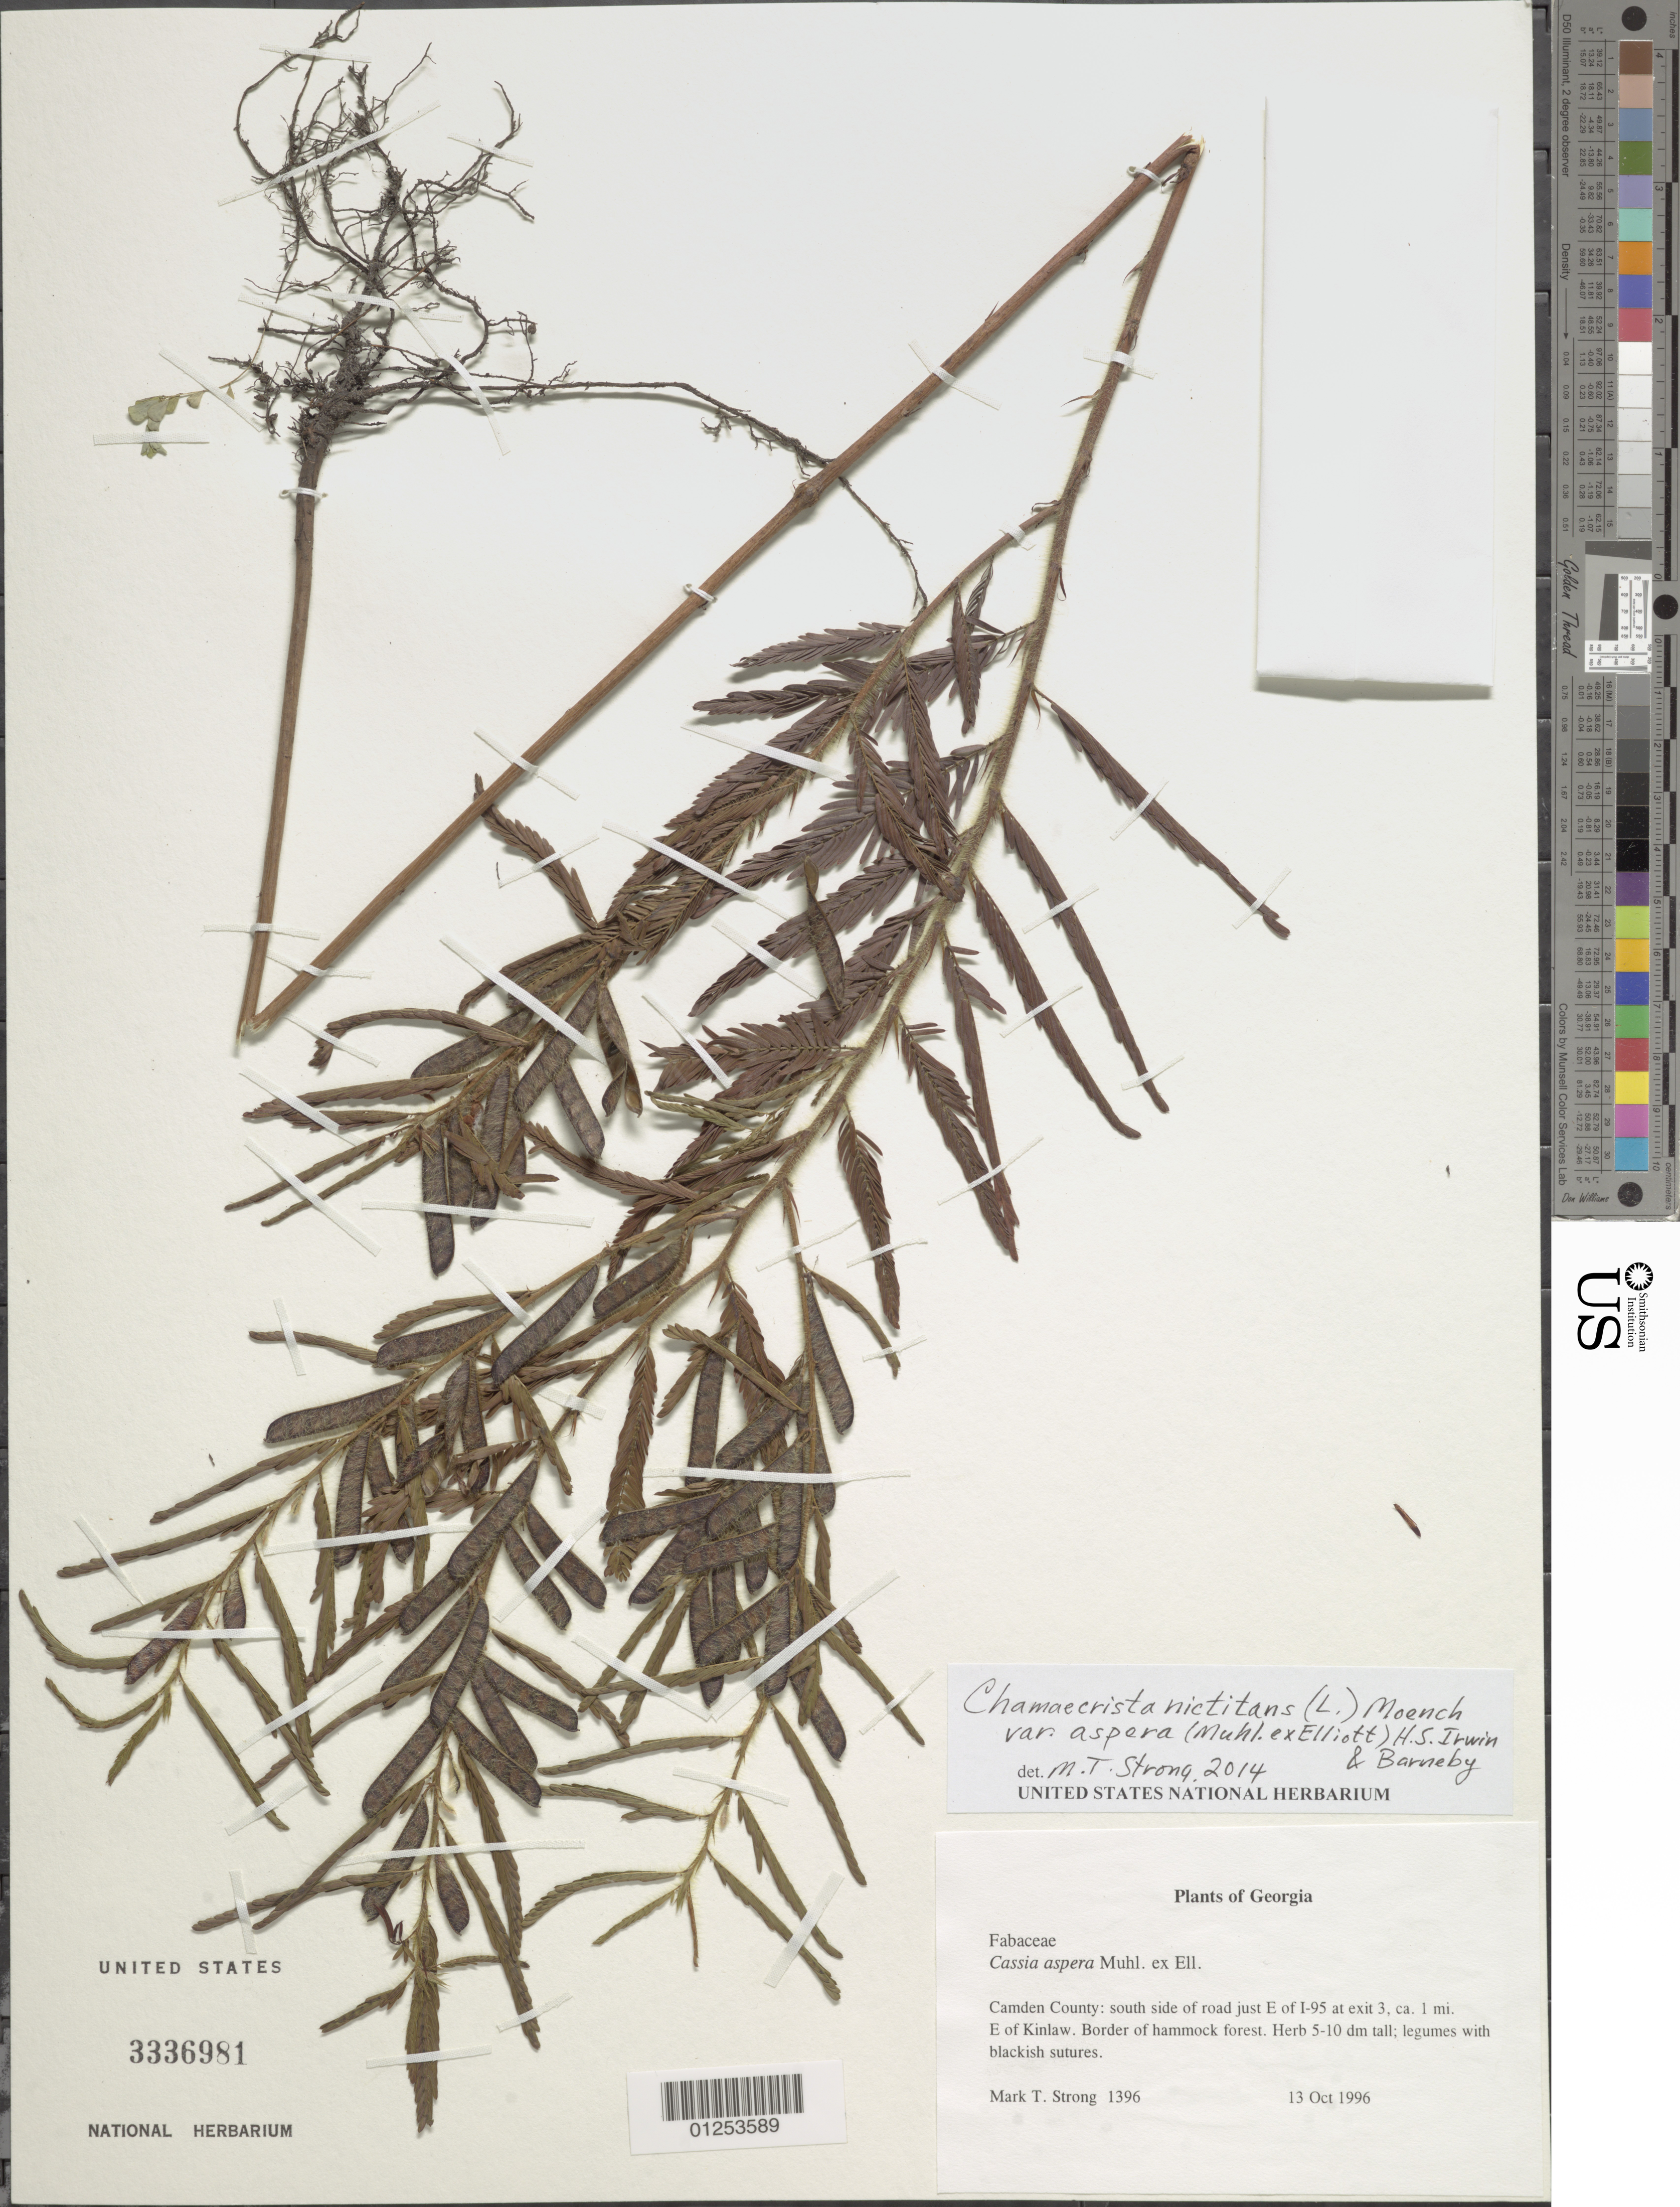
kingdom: Plantae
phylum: Tracheophyta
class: Magnoliopsida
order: Fabales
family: Fabaceae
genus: Chamaecrista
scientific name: Chamaecrista nictitans var. aspera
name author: (Muhl. ex Elliot) H.S. Irwin & Barneby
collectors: M. T. Strong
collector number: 2014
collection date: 1996-10-13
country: United States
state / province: Georgia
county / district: Camden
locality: South side of road just E of I-95 at exit 3 ca. 1 mile E of Kinlaw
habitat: Border of hammock forest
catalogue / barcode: US 3336981